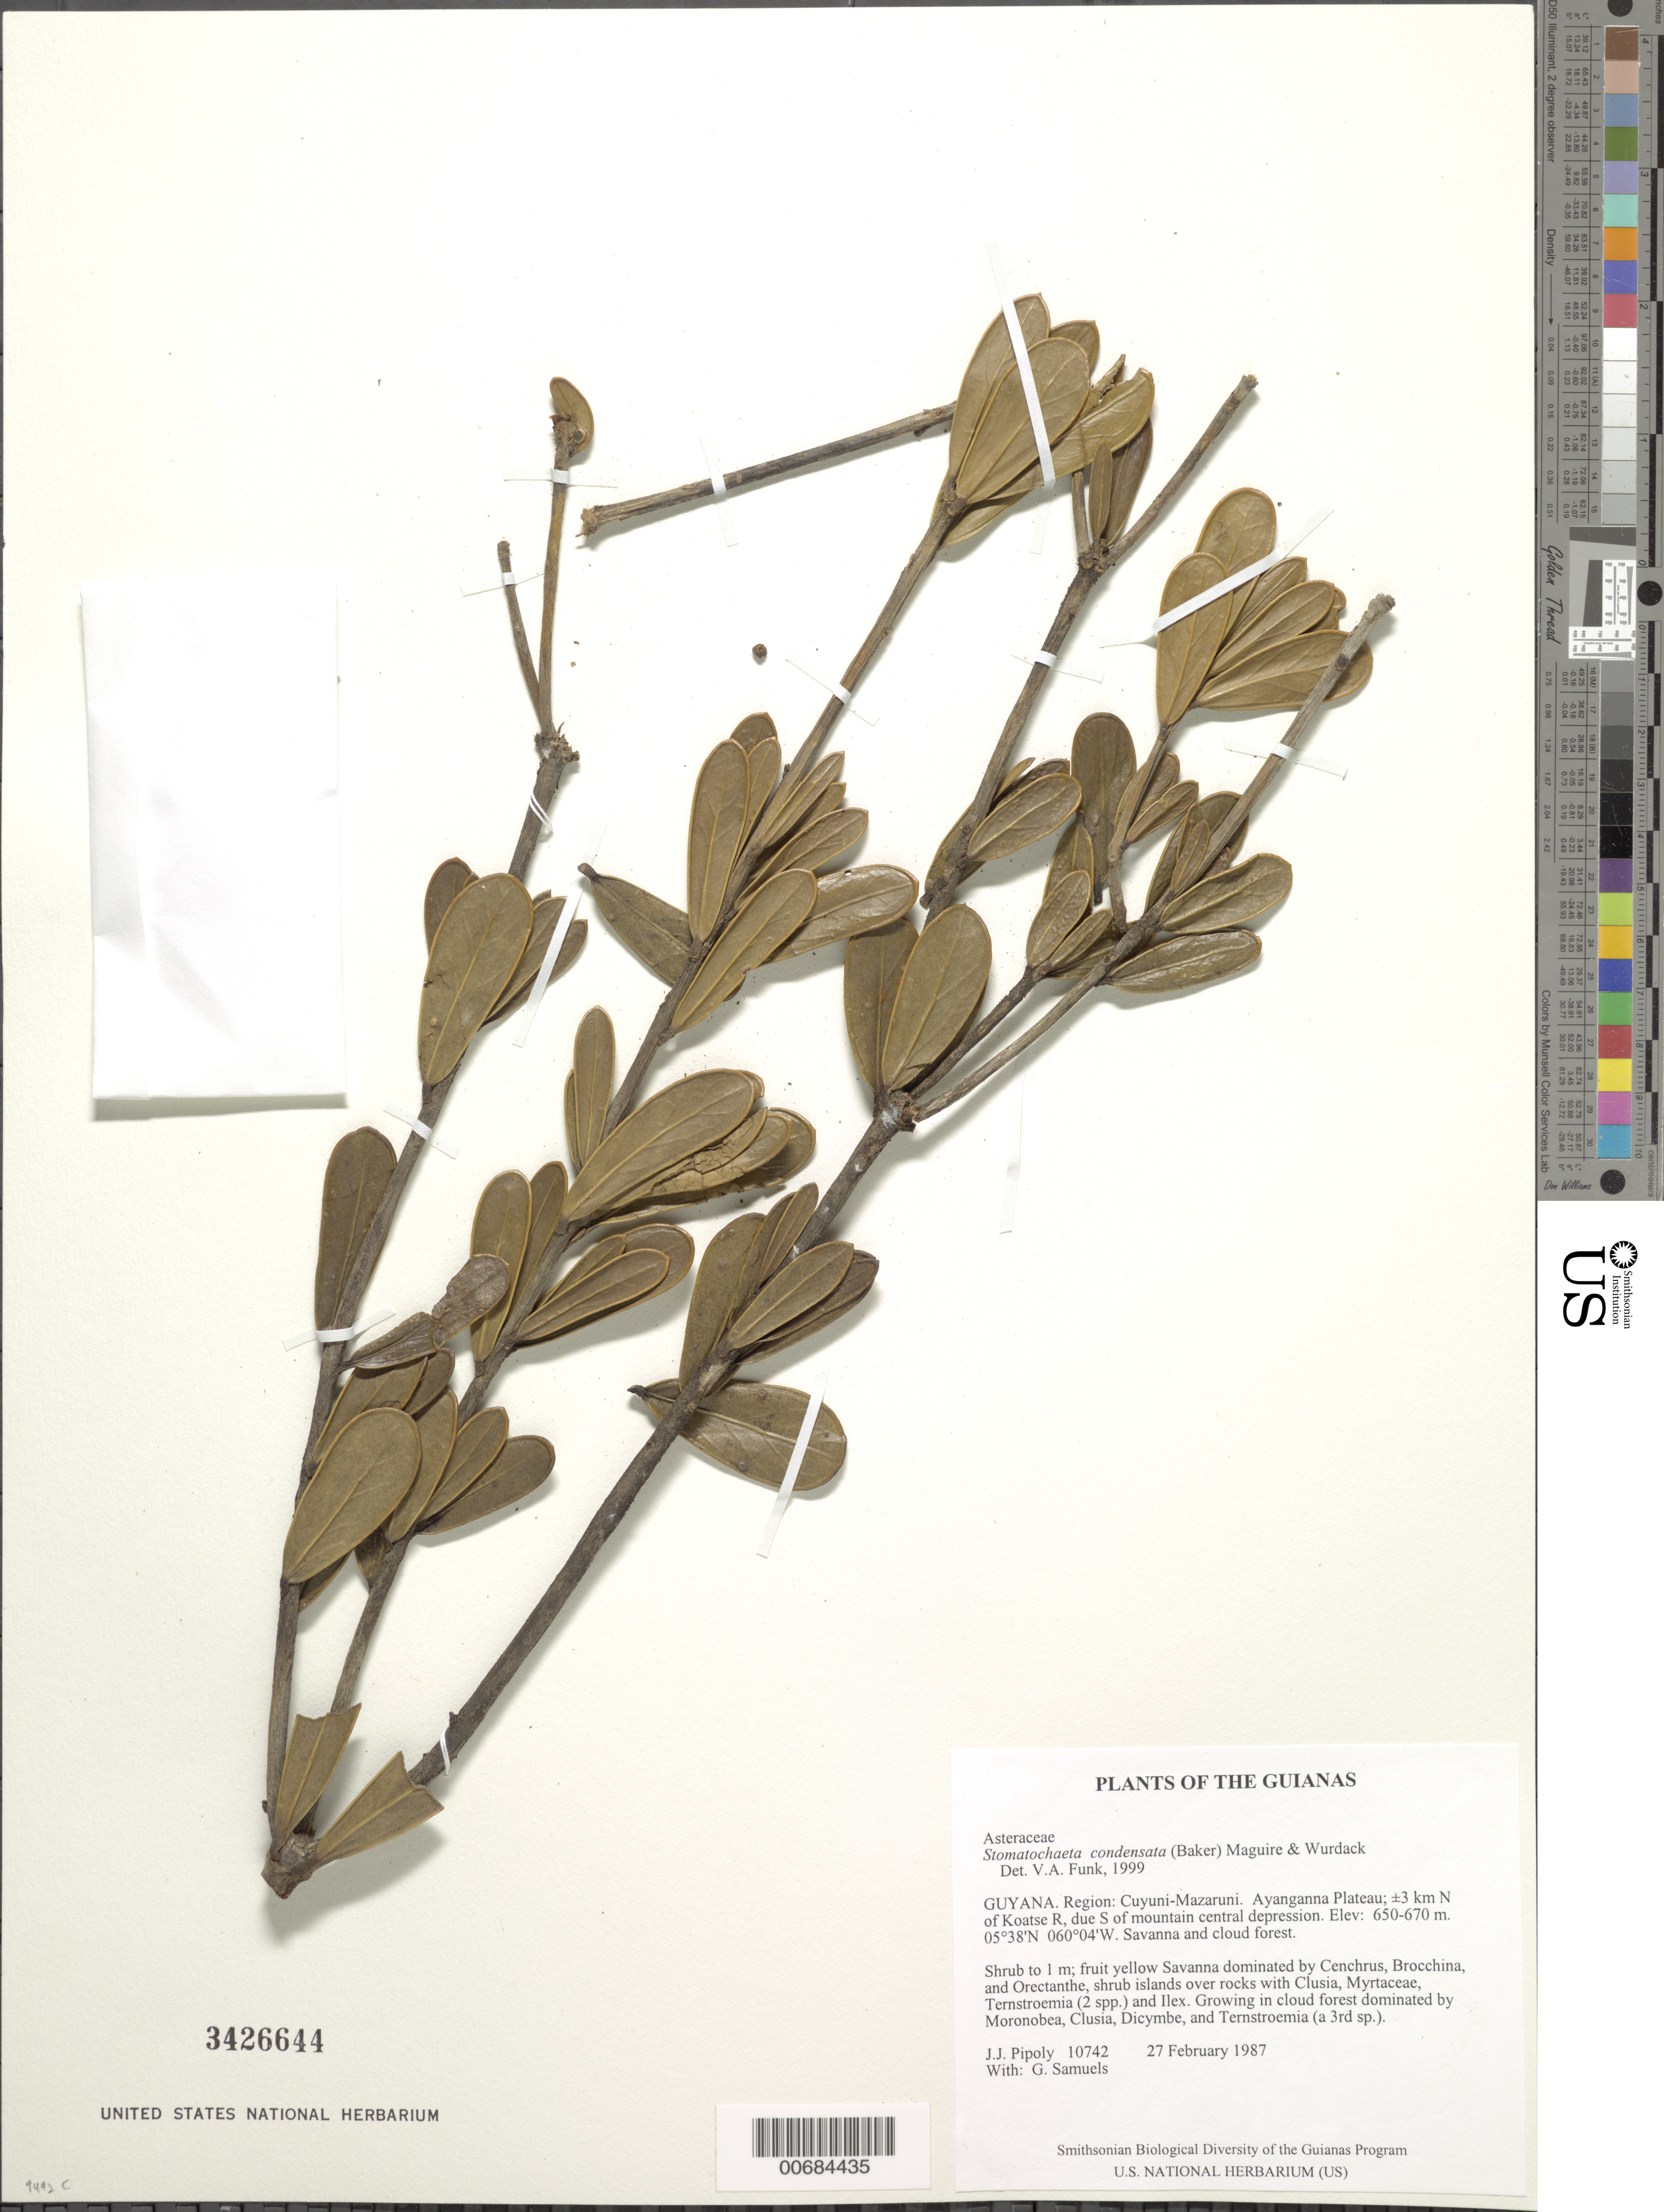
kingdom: Plantae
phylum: Tracheophyta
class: Magnoliopsida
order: Asterales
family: Asteraceae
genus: Stomatochaeta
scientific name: Stomatochaeta condensata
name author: (Baker) Maguire & Wurdack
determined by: Funk, Vicki A., (BOT), Smithsonian Institution - National Museum of Natural History (UNITED STATES)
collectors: J. J. Pipoly & G. Bacchus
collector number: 10742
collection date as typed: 27 February 1987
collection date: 1987-02-27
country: Guyana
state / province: Cuyuni-Mazaruni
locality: Ayanganna Plateau; ±3 km N of Koatse R, due S of mountain central depression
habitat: Savanna and cloud forest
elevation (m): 650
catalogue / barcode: US 3426644